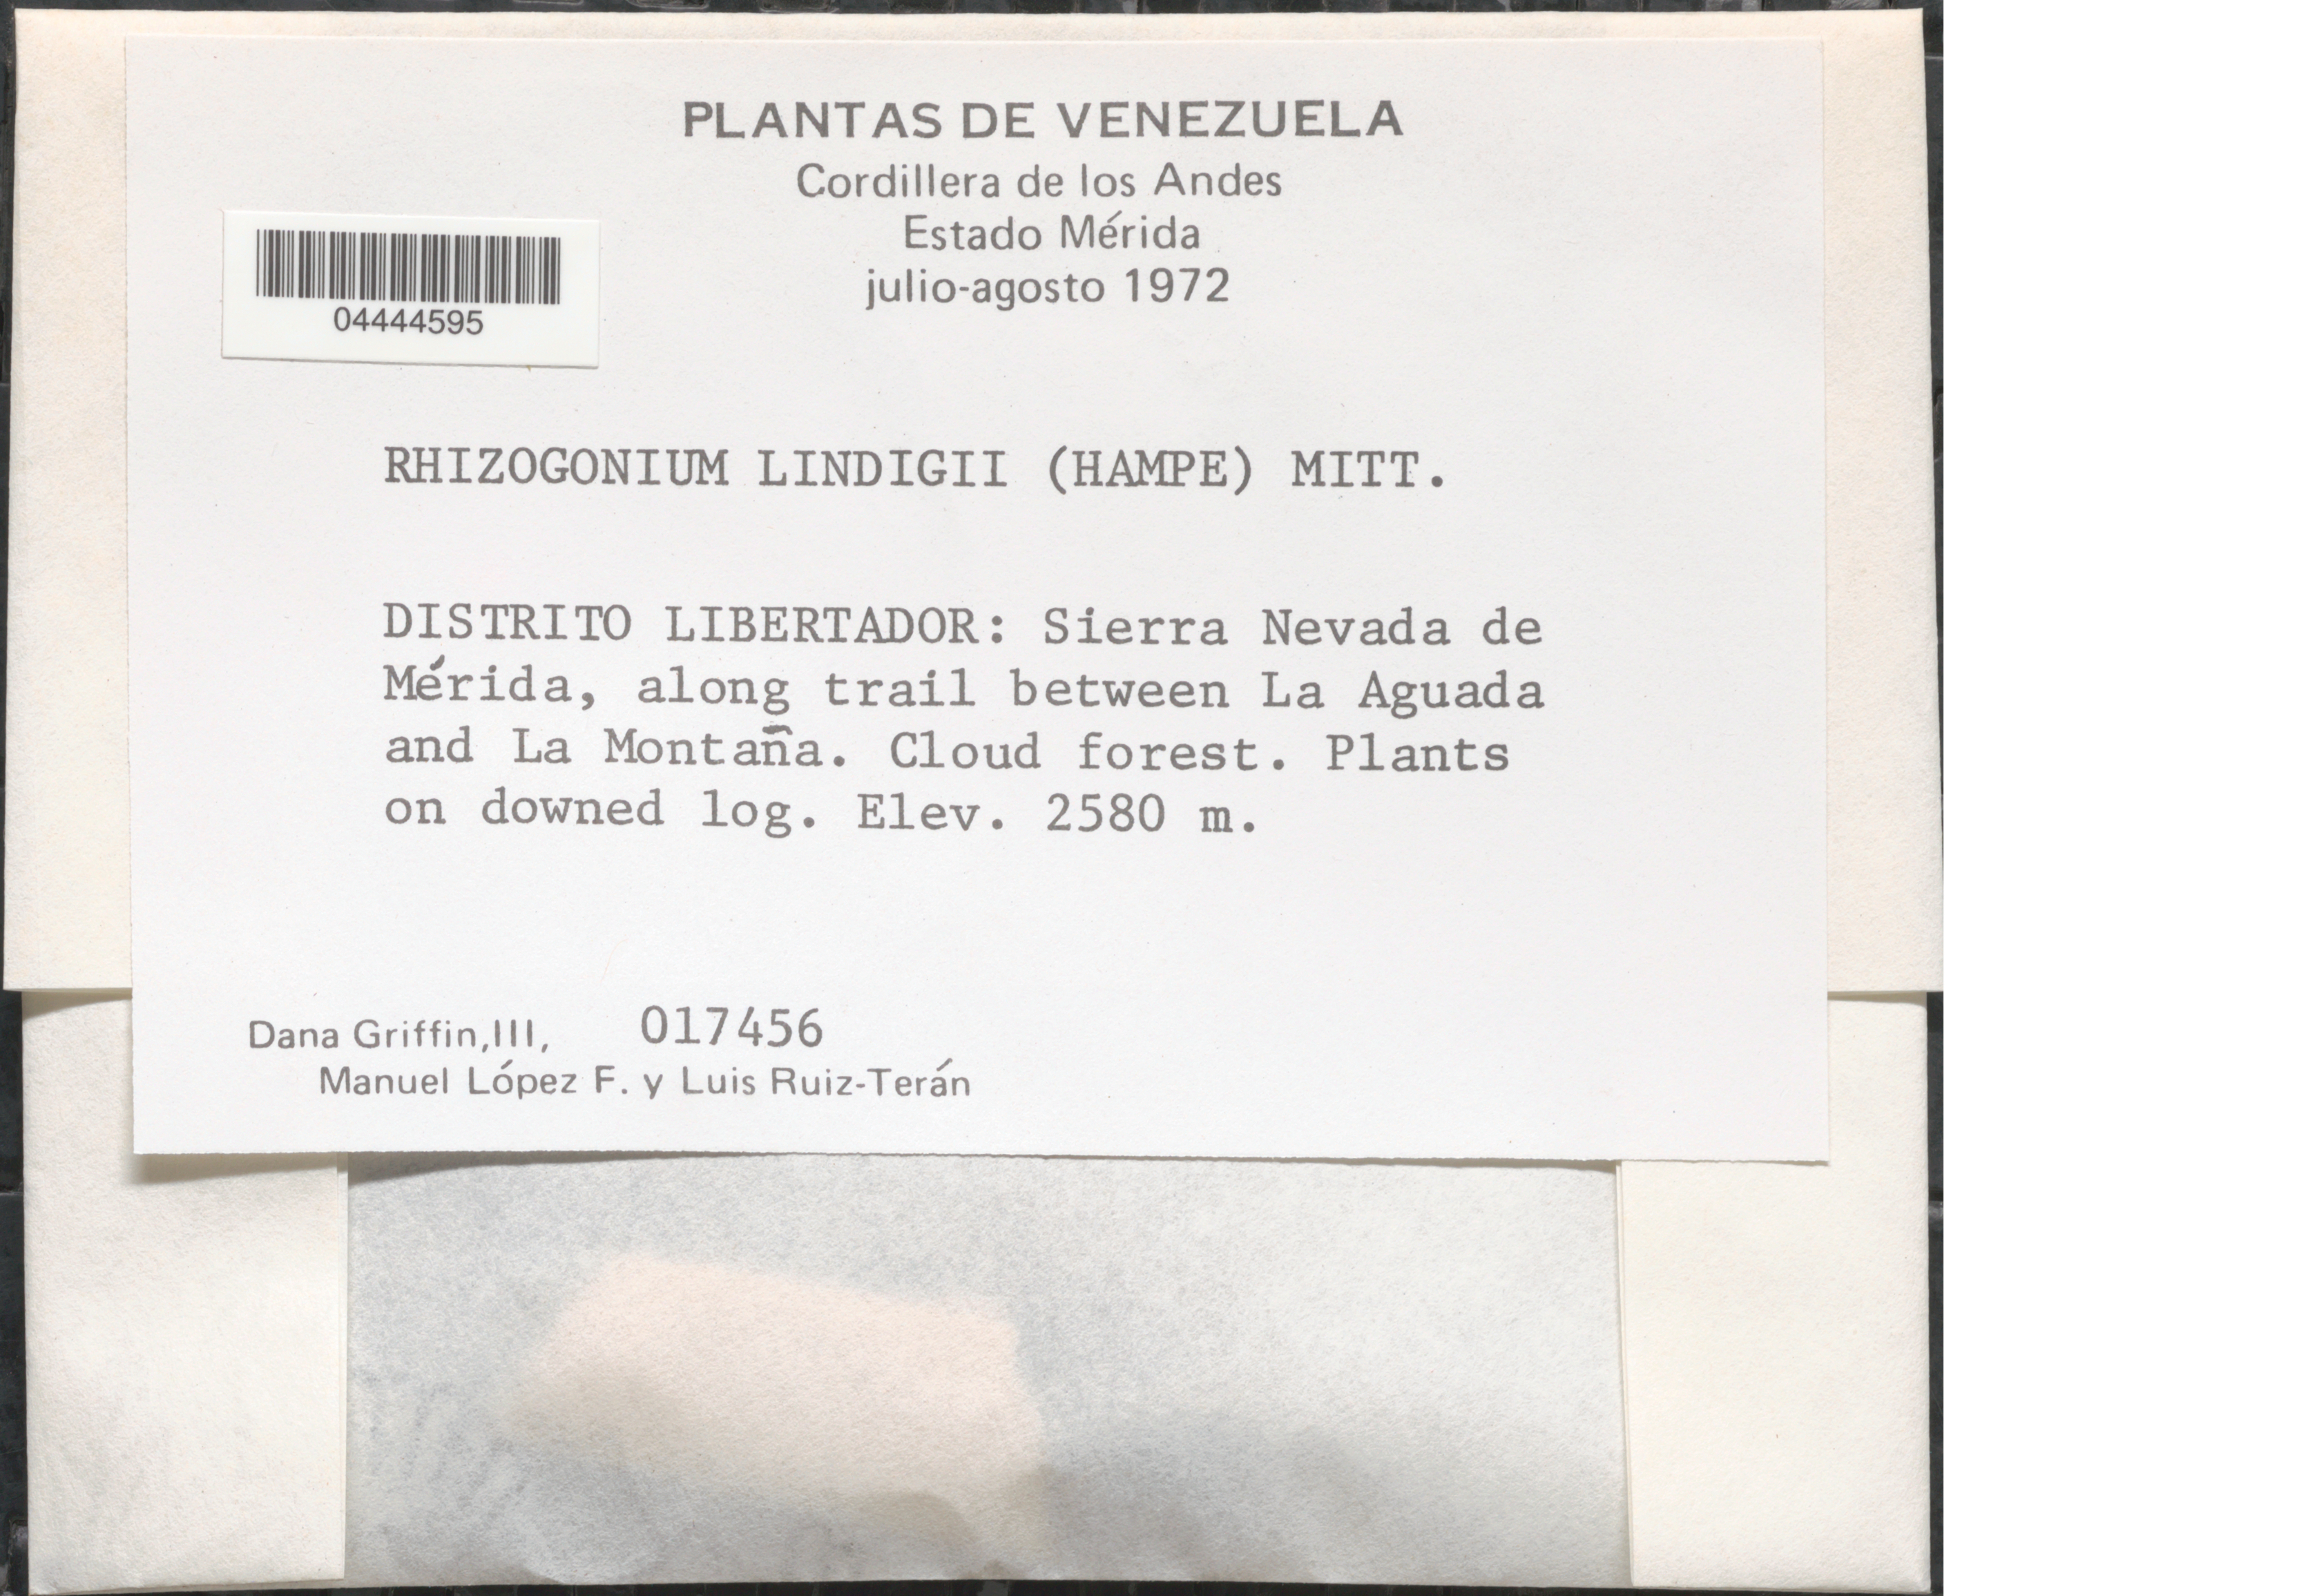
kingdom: Plantae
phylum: Bryophyta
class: Bryopsida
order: Rhizogoniales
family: Rhizogoniaceae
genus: Rhizogonium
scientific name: Rhizogonium lindigii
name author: (Hampe) Mitt.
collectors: D. G. Griffin, M. López Figueiras & L. E. Ruíz-Terán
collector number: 017456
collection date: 1972-07/1972-08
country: Venezuela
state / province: Merida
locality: Cordillera de los Andes. Distrito Libertador: Sierra Nevada de Mérida, along trail between La Aguada and La Montaña.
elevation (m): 2580